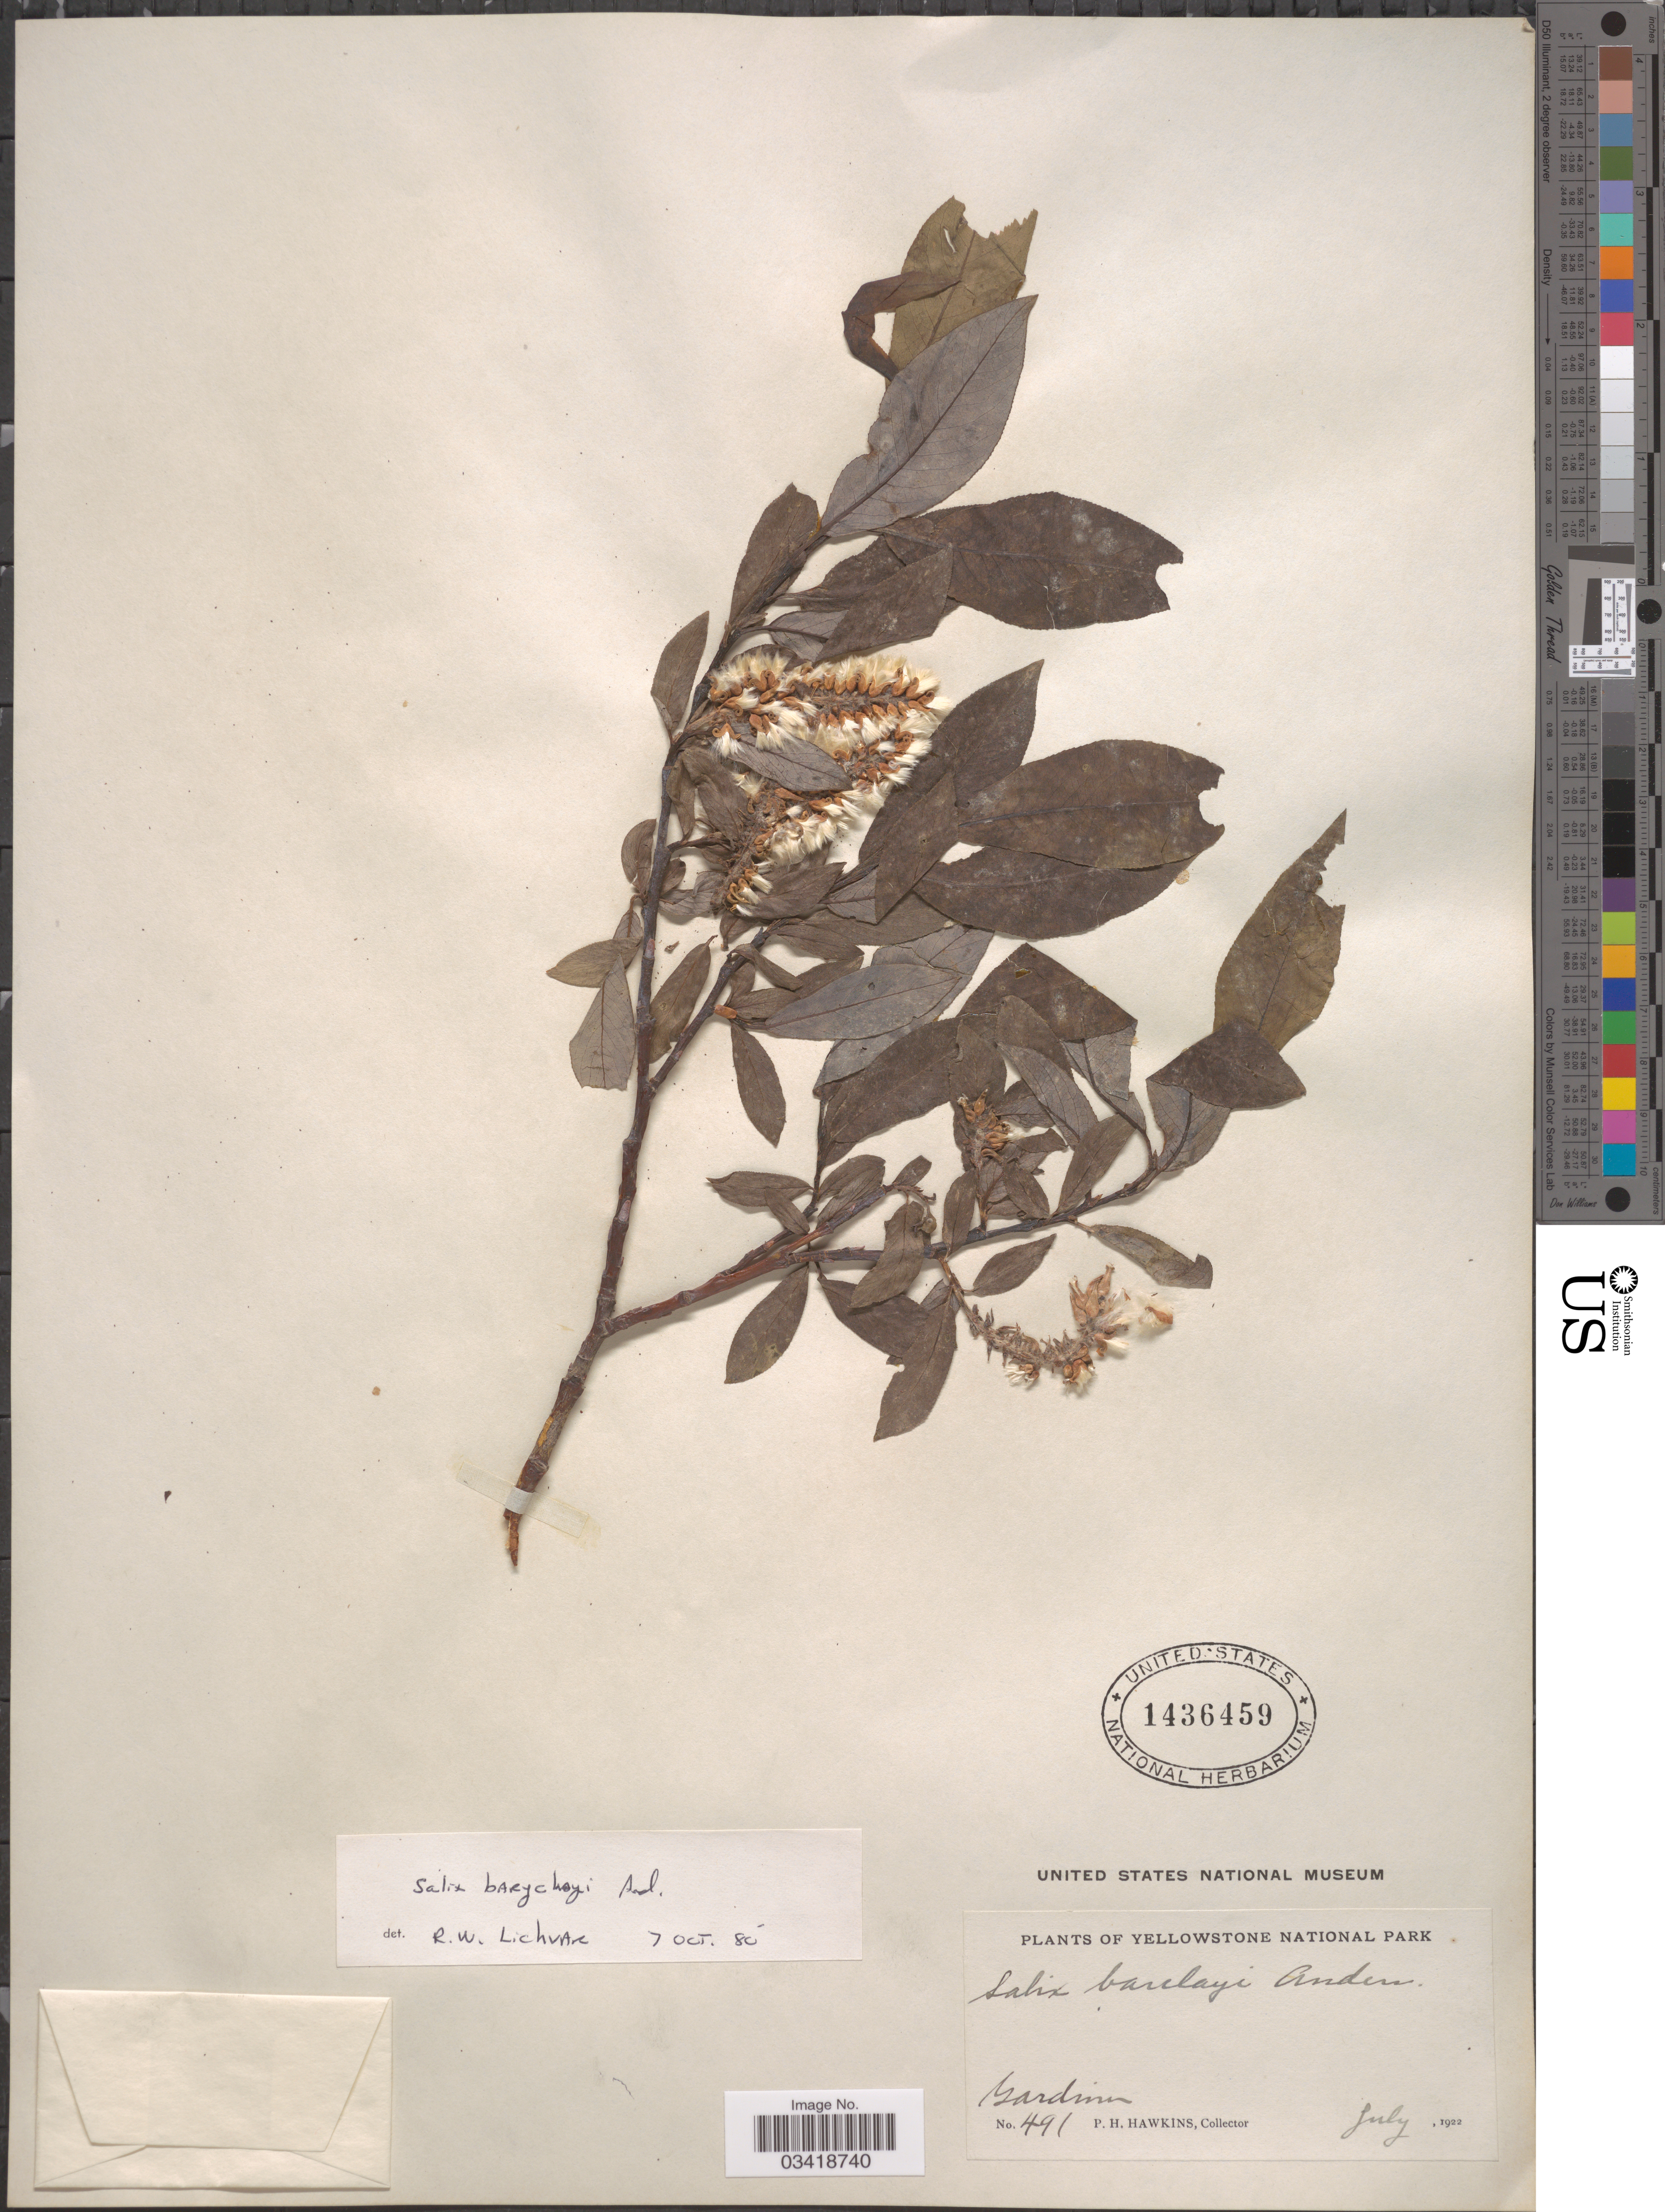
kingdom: Plantae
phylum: Tracheophyta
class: Magnoliopsida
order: Malpighiales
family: Salicaceae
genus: Salix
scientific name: Salix barclayi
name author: Andersson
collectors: P. Hawkins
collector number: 491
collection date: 1922-07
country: United States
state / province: Montana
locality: Yellowstone National Park. Gardiner.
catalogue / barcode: US 1436459